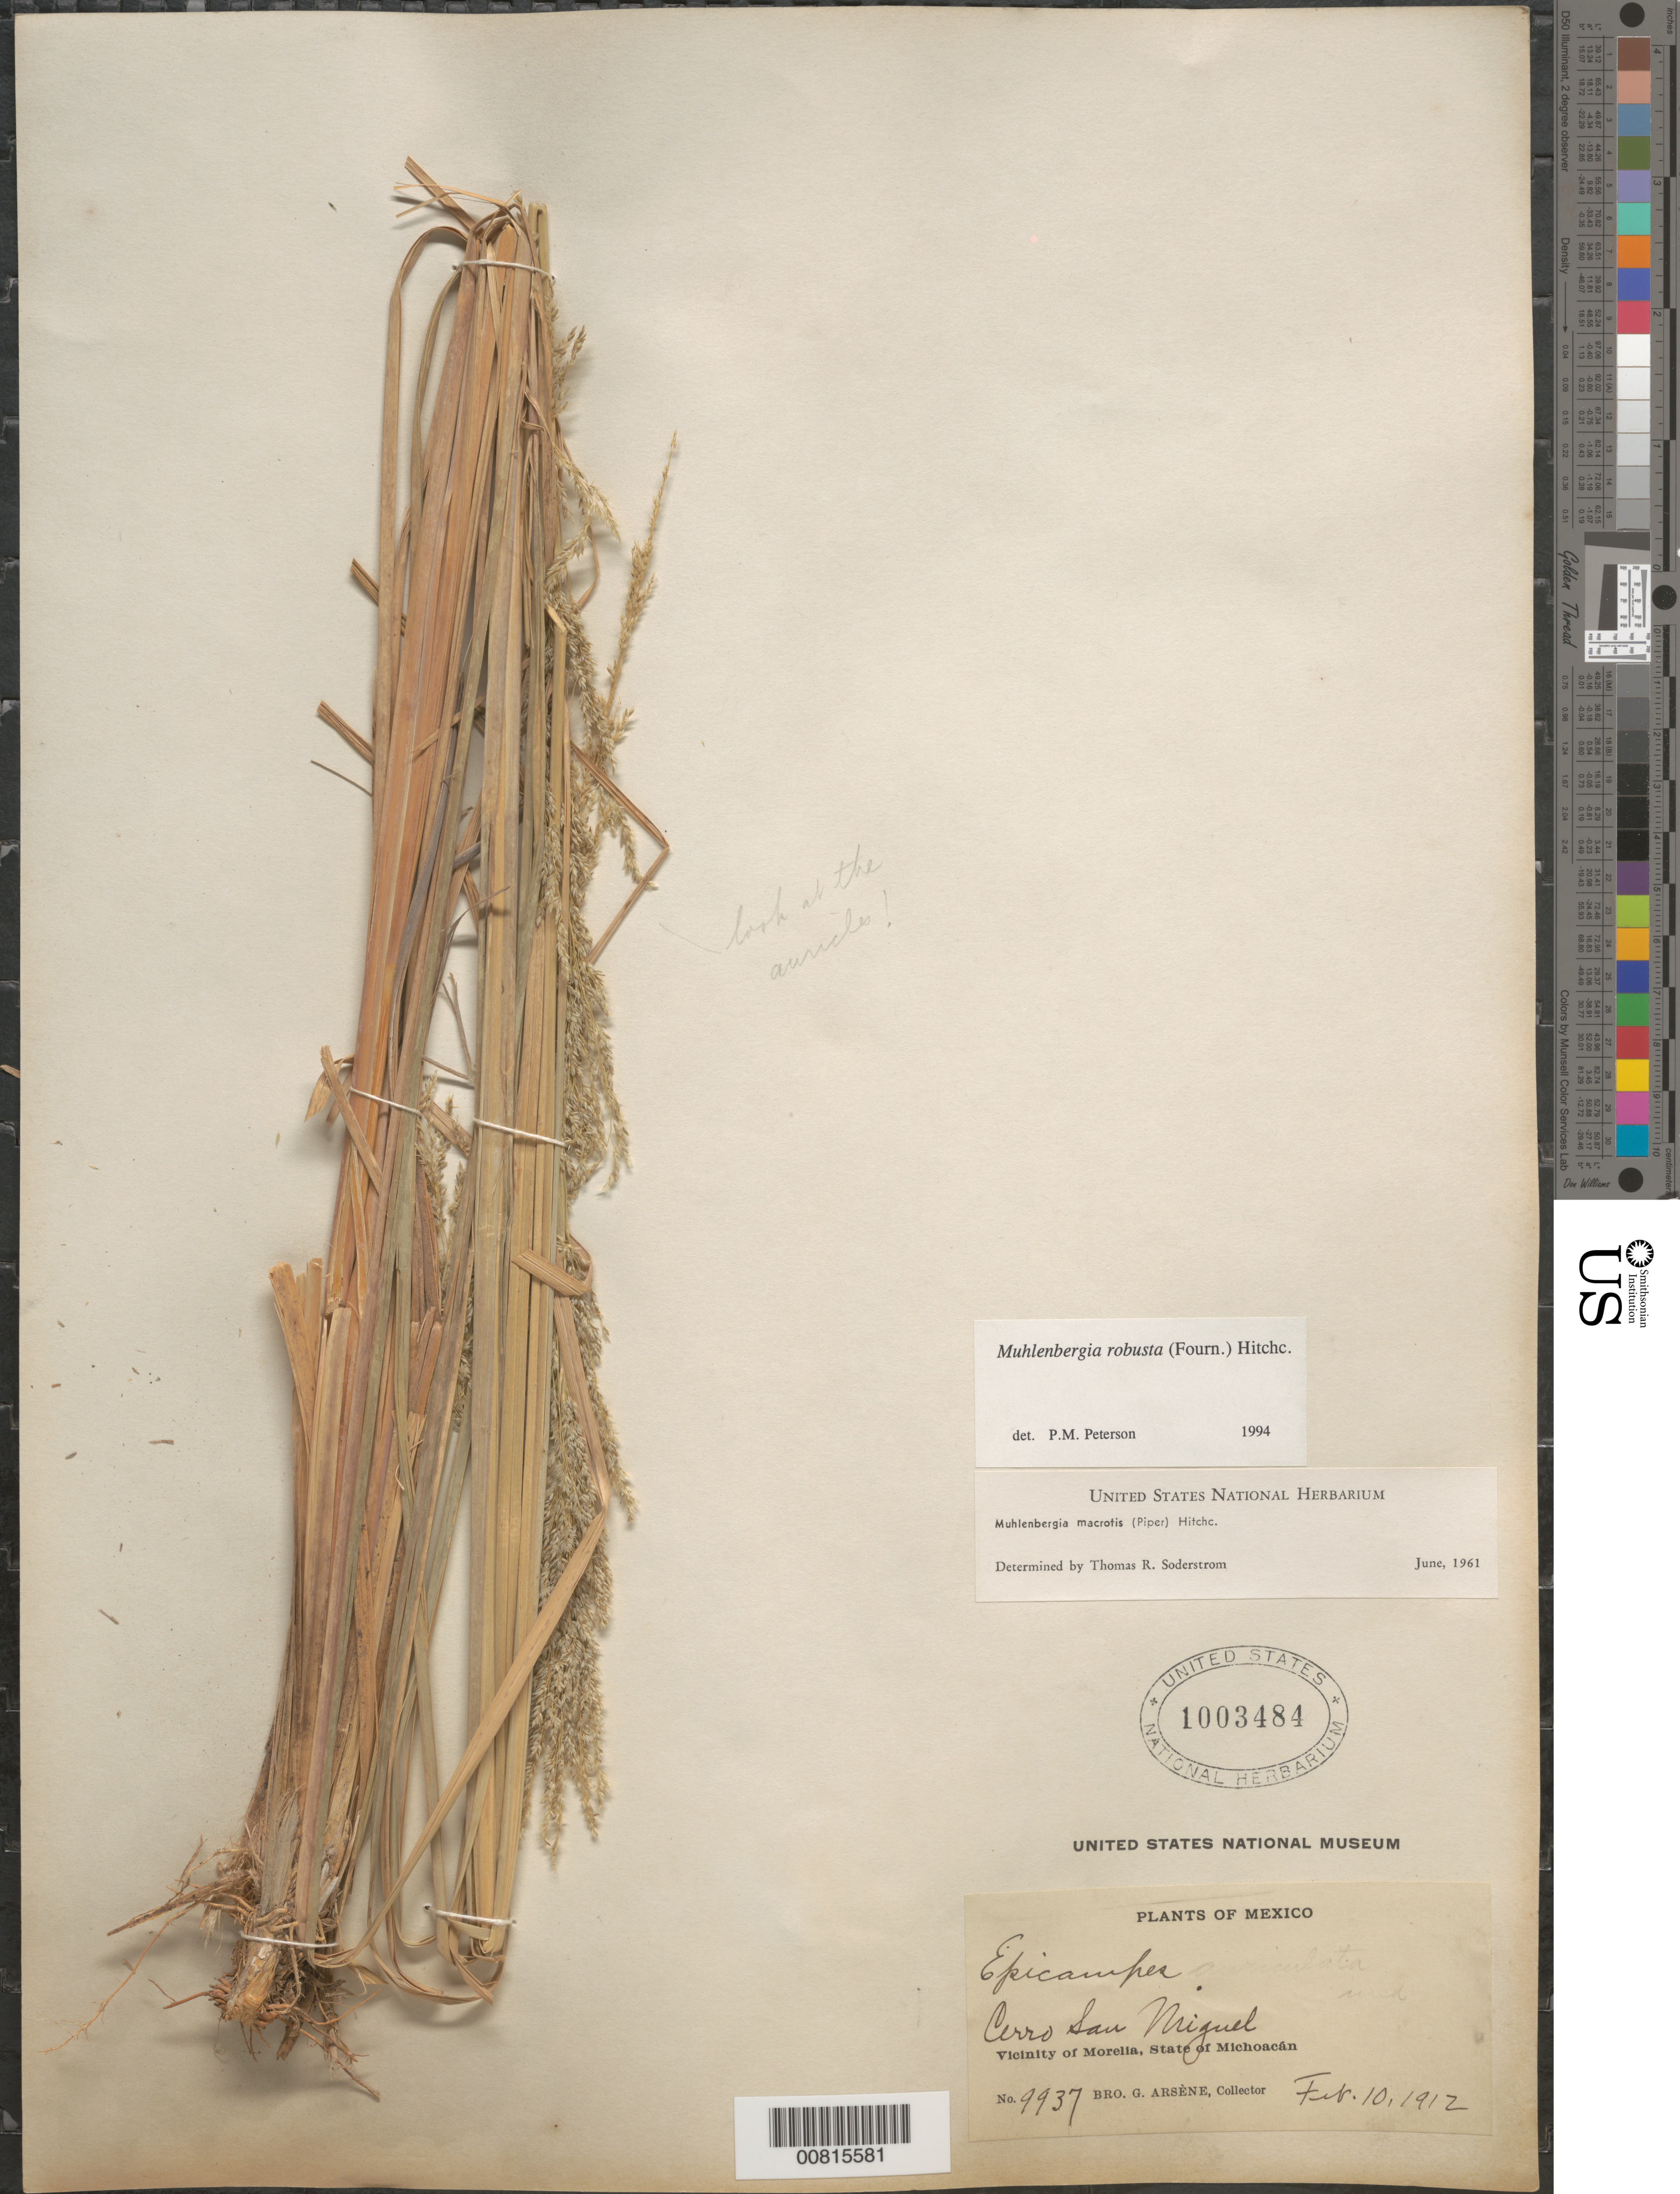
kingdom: Plantae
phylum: Tracheophyta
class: Liliopsida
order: Poales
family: Poaceae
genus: Muhlenbergia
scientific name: Muhlenbergia robusta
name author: (E. Fourn.) Hitchc.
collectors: Bro. G. Arsène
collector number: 9937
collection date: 1912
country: Mexico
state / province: Michoacán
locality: Cerro San Miguel, vicinity of Morelia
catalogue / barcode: US 1003484